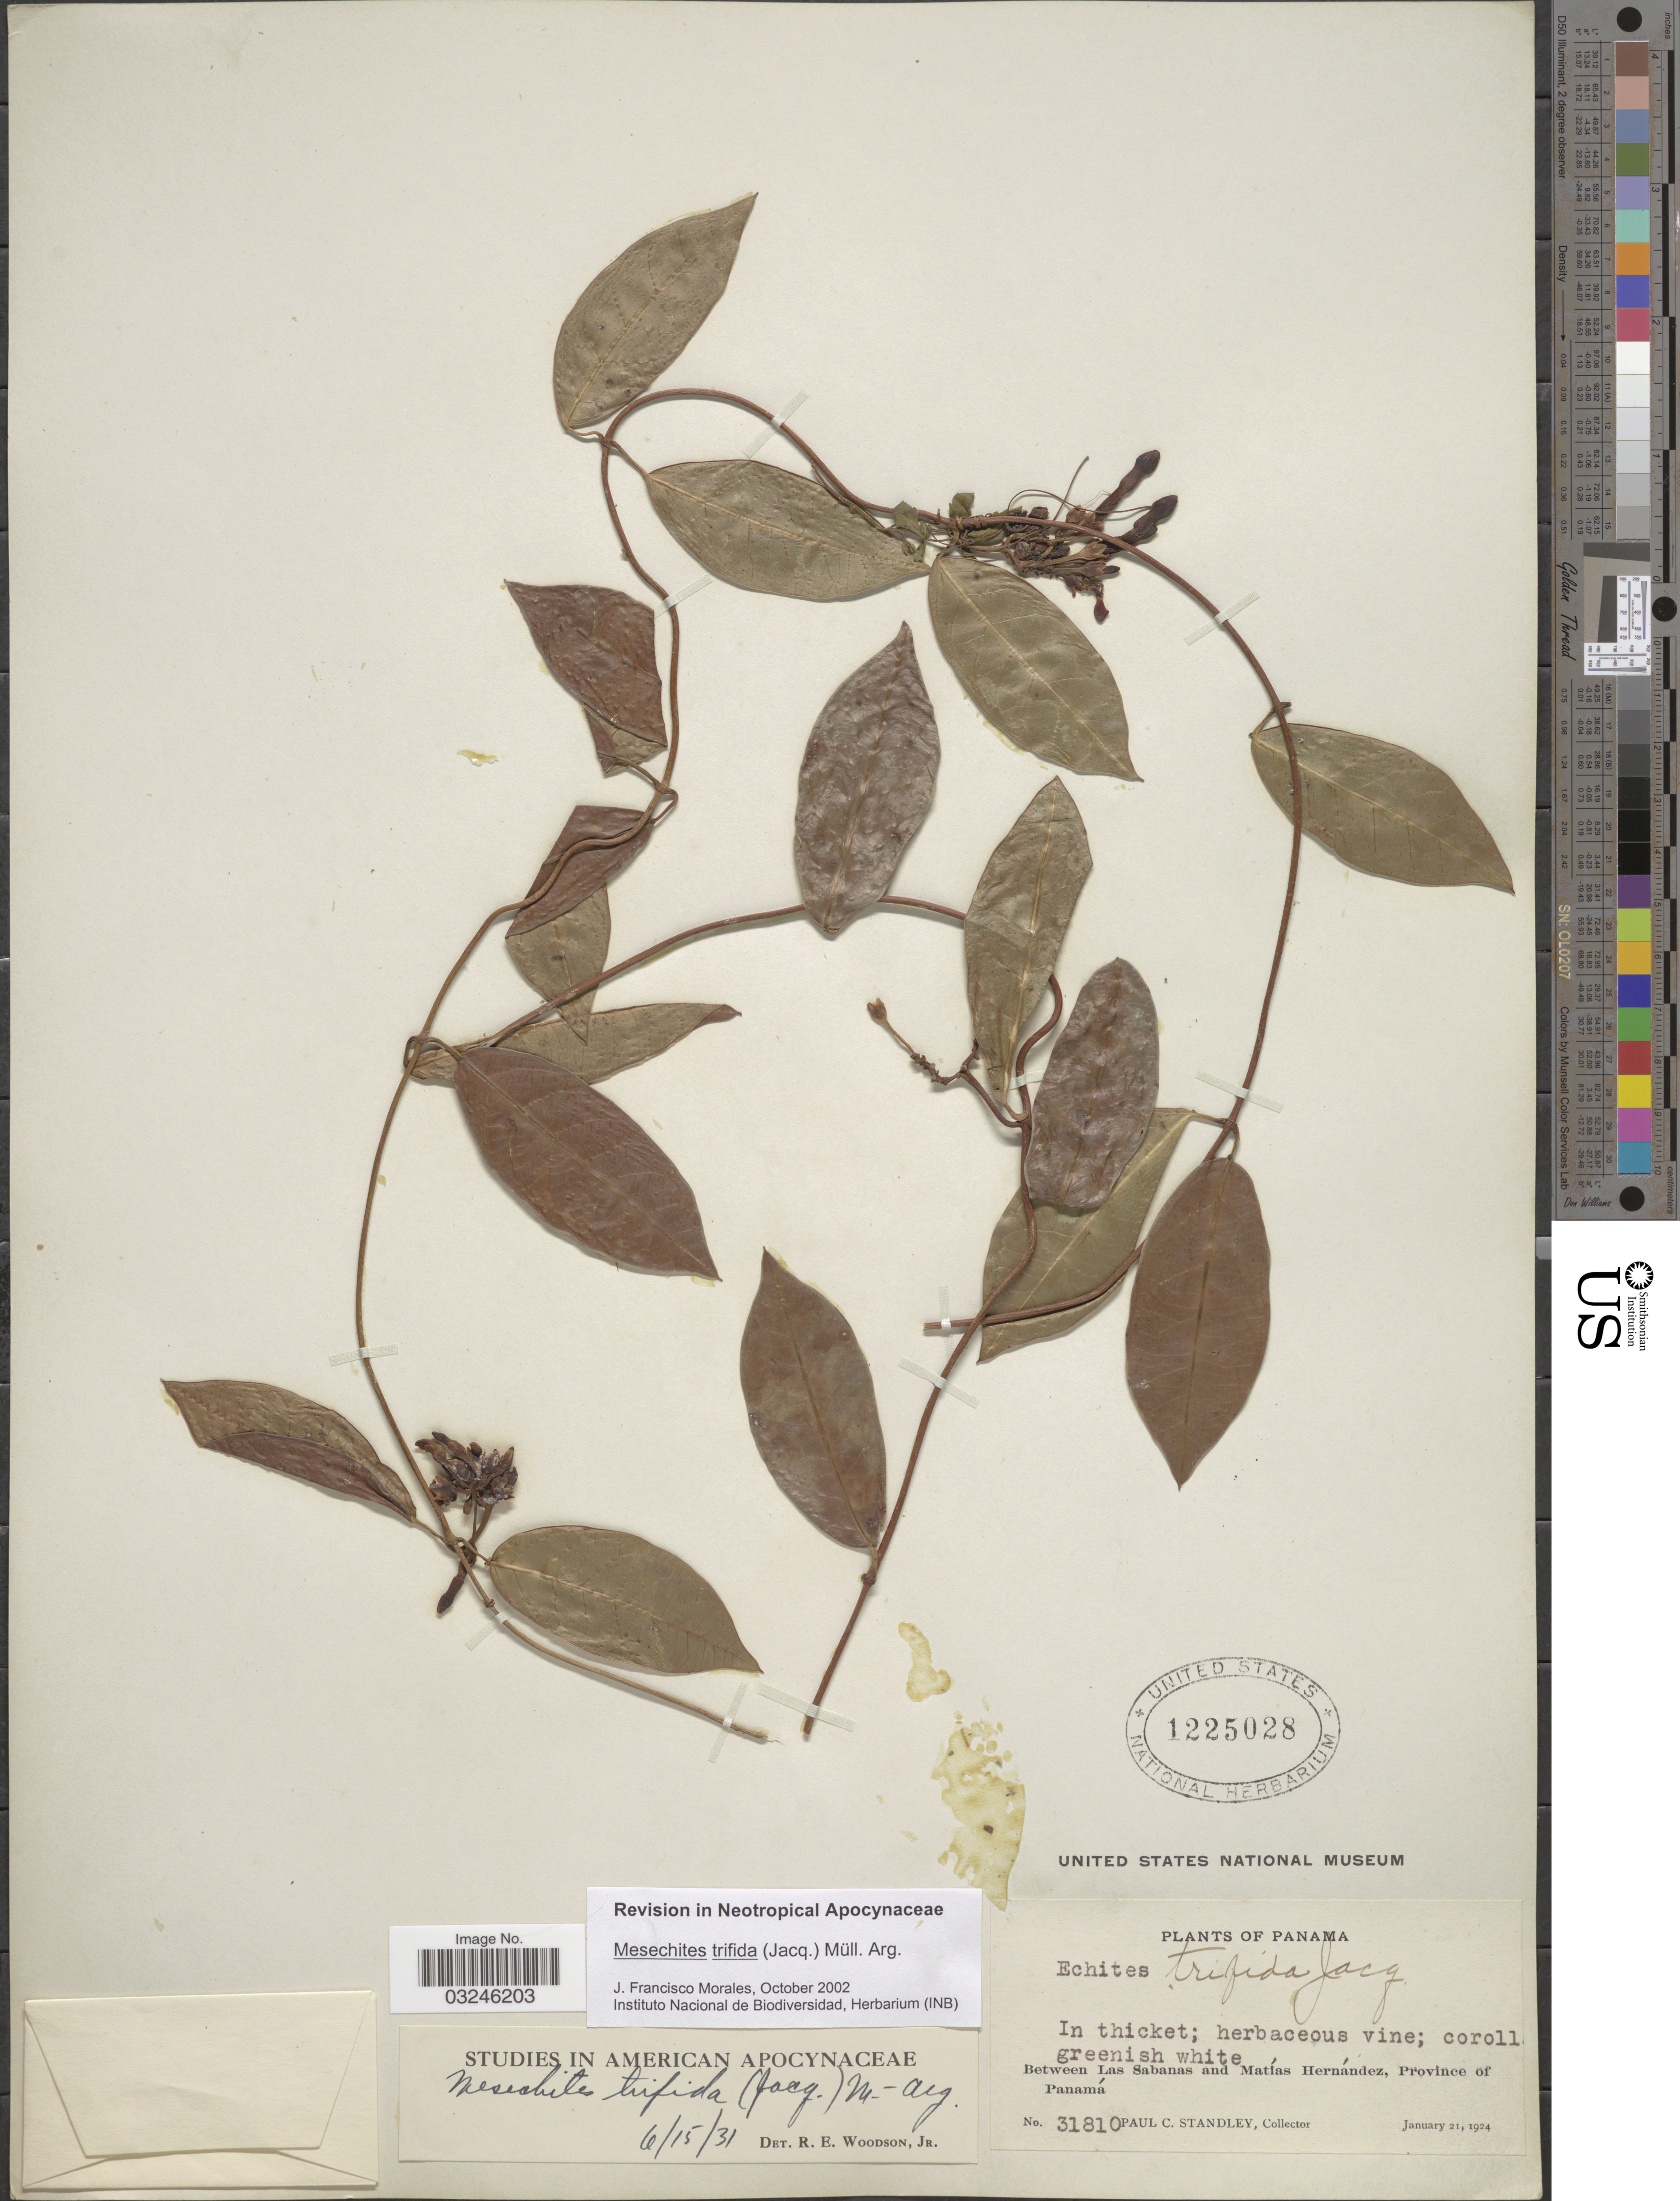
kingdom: Plantae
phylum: Tracheophyta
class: Magnoliopsida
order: Gentianales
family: Apocynaceae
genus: Mesechites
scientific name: Mesechites trifidus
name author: (Jacq.) Müll. Arg.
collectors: P. C. Standley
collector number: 31810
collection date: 1924-01-21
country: Panama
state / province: Panamá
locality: Between Las Sabanas and Matías Hernández.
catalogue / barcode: US 1225028